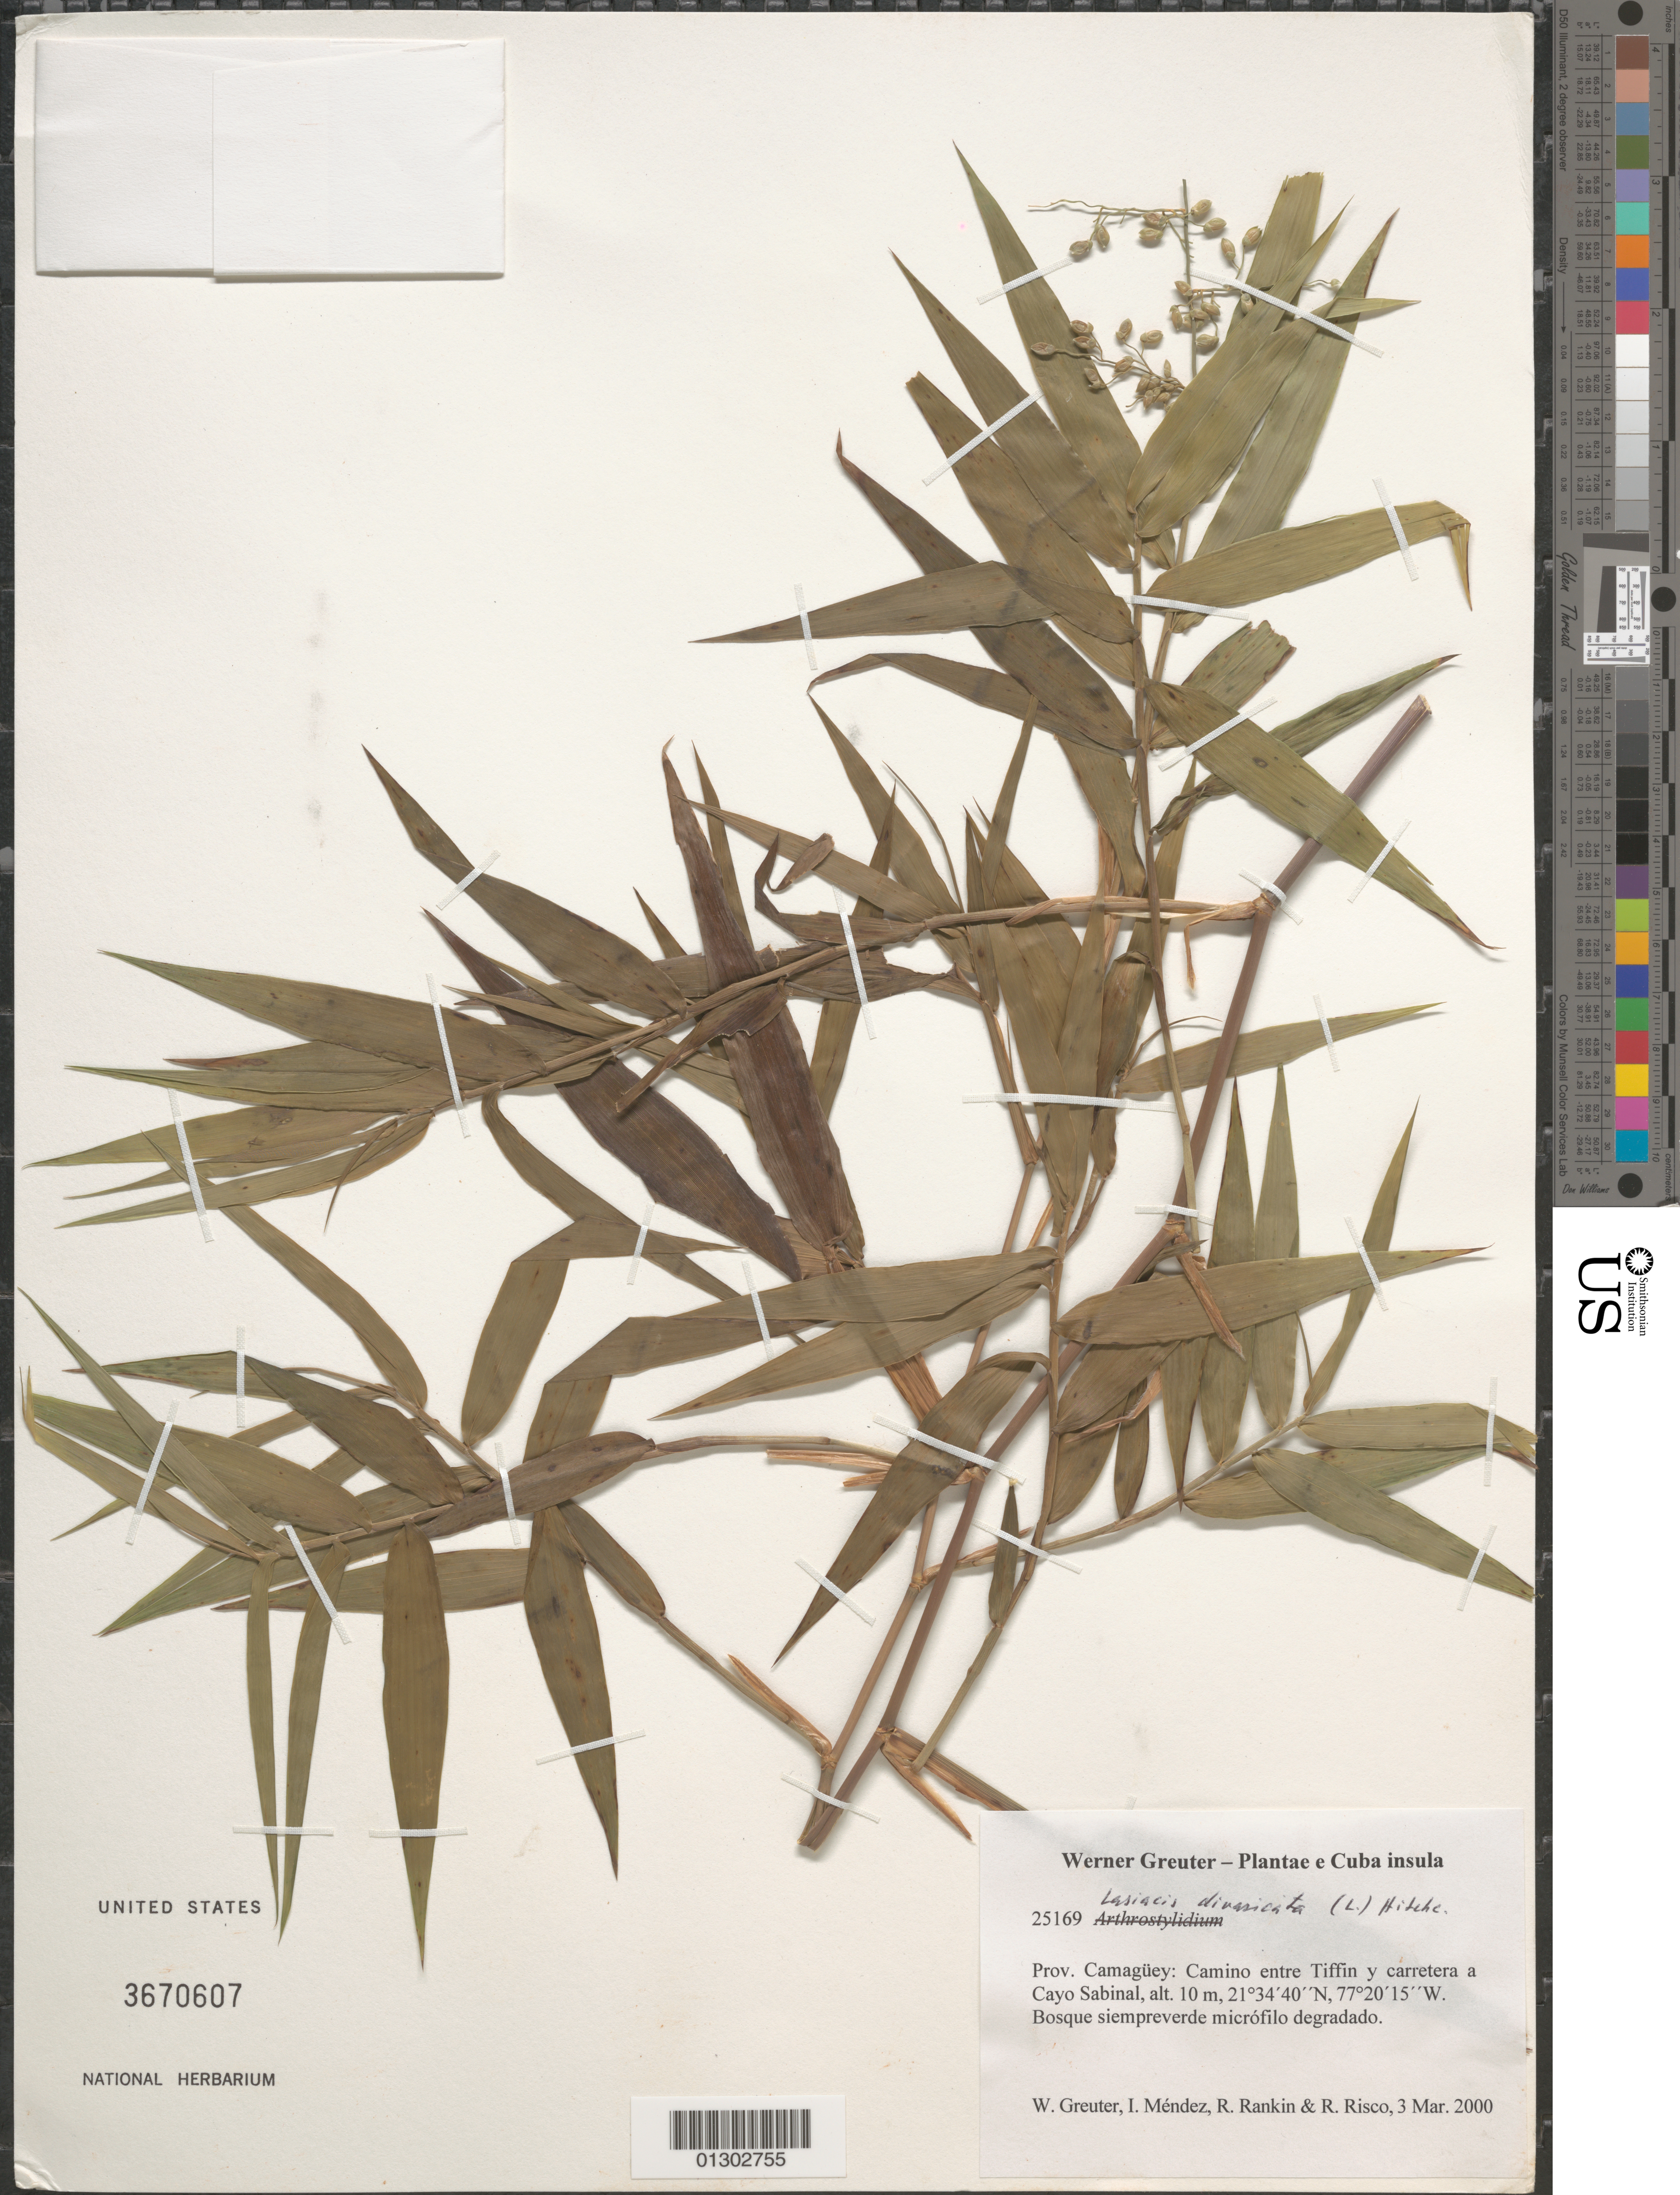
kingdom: Plantae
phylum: Tracheophyta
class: Liliopsida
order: Poales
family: Poaceae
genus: Lasiacis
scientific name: Lasiacis divaricata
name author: (L.) Hitchc.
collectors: W. R. Greuter, I. Méndez, R. Rankin Rodriguez & R. Risco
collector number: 25169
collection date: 2000-03-03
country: Cuba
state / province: Camagüey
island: Cuba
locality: Camino entre Tiffin y carretera a Cayo Sabinal.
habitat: Bosque siempreverde micrófilo degradado.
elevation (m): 10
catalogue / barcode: US 3670607